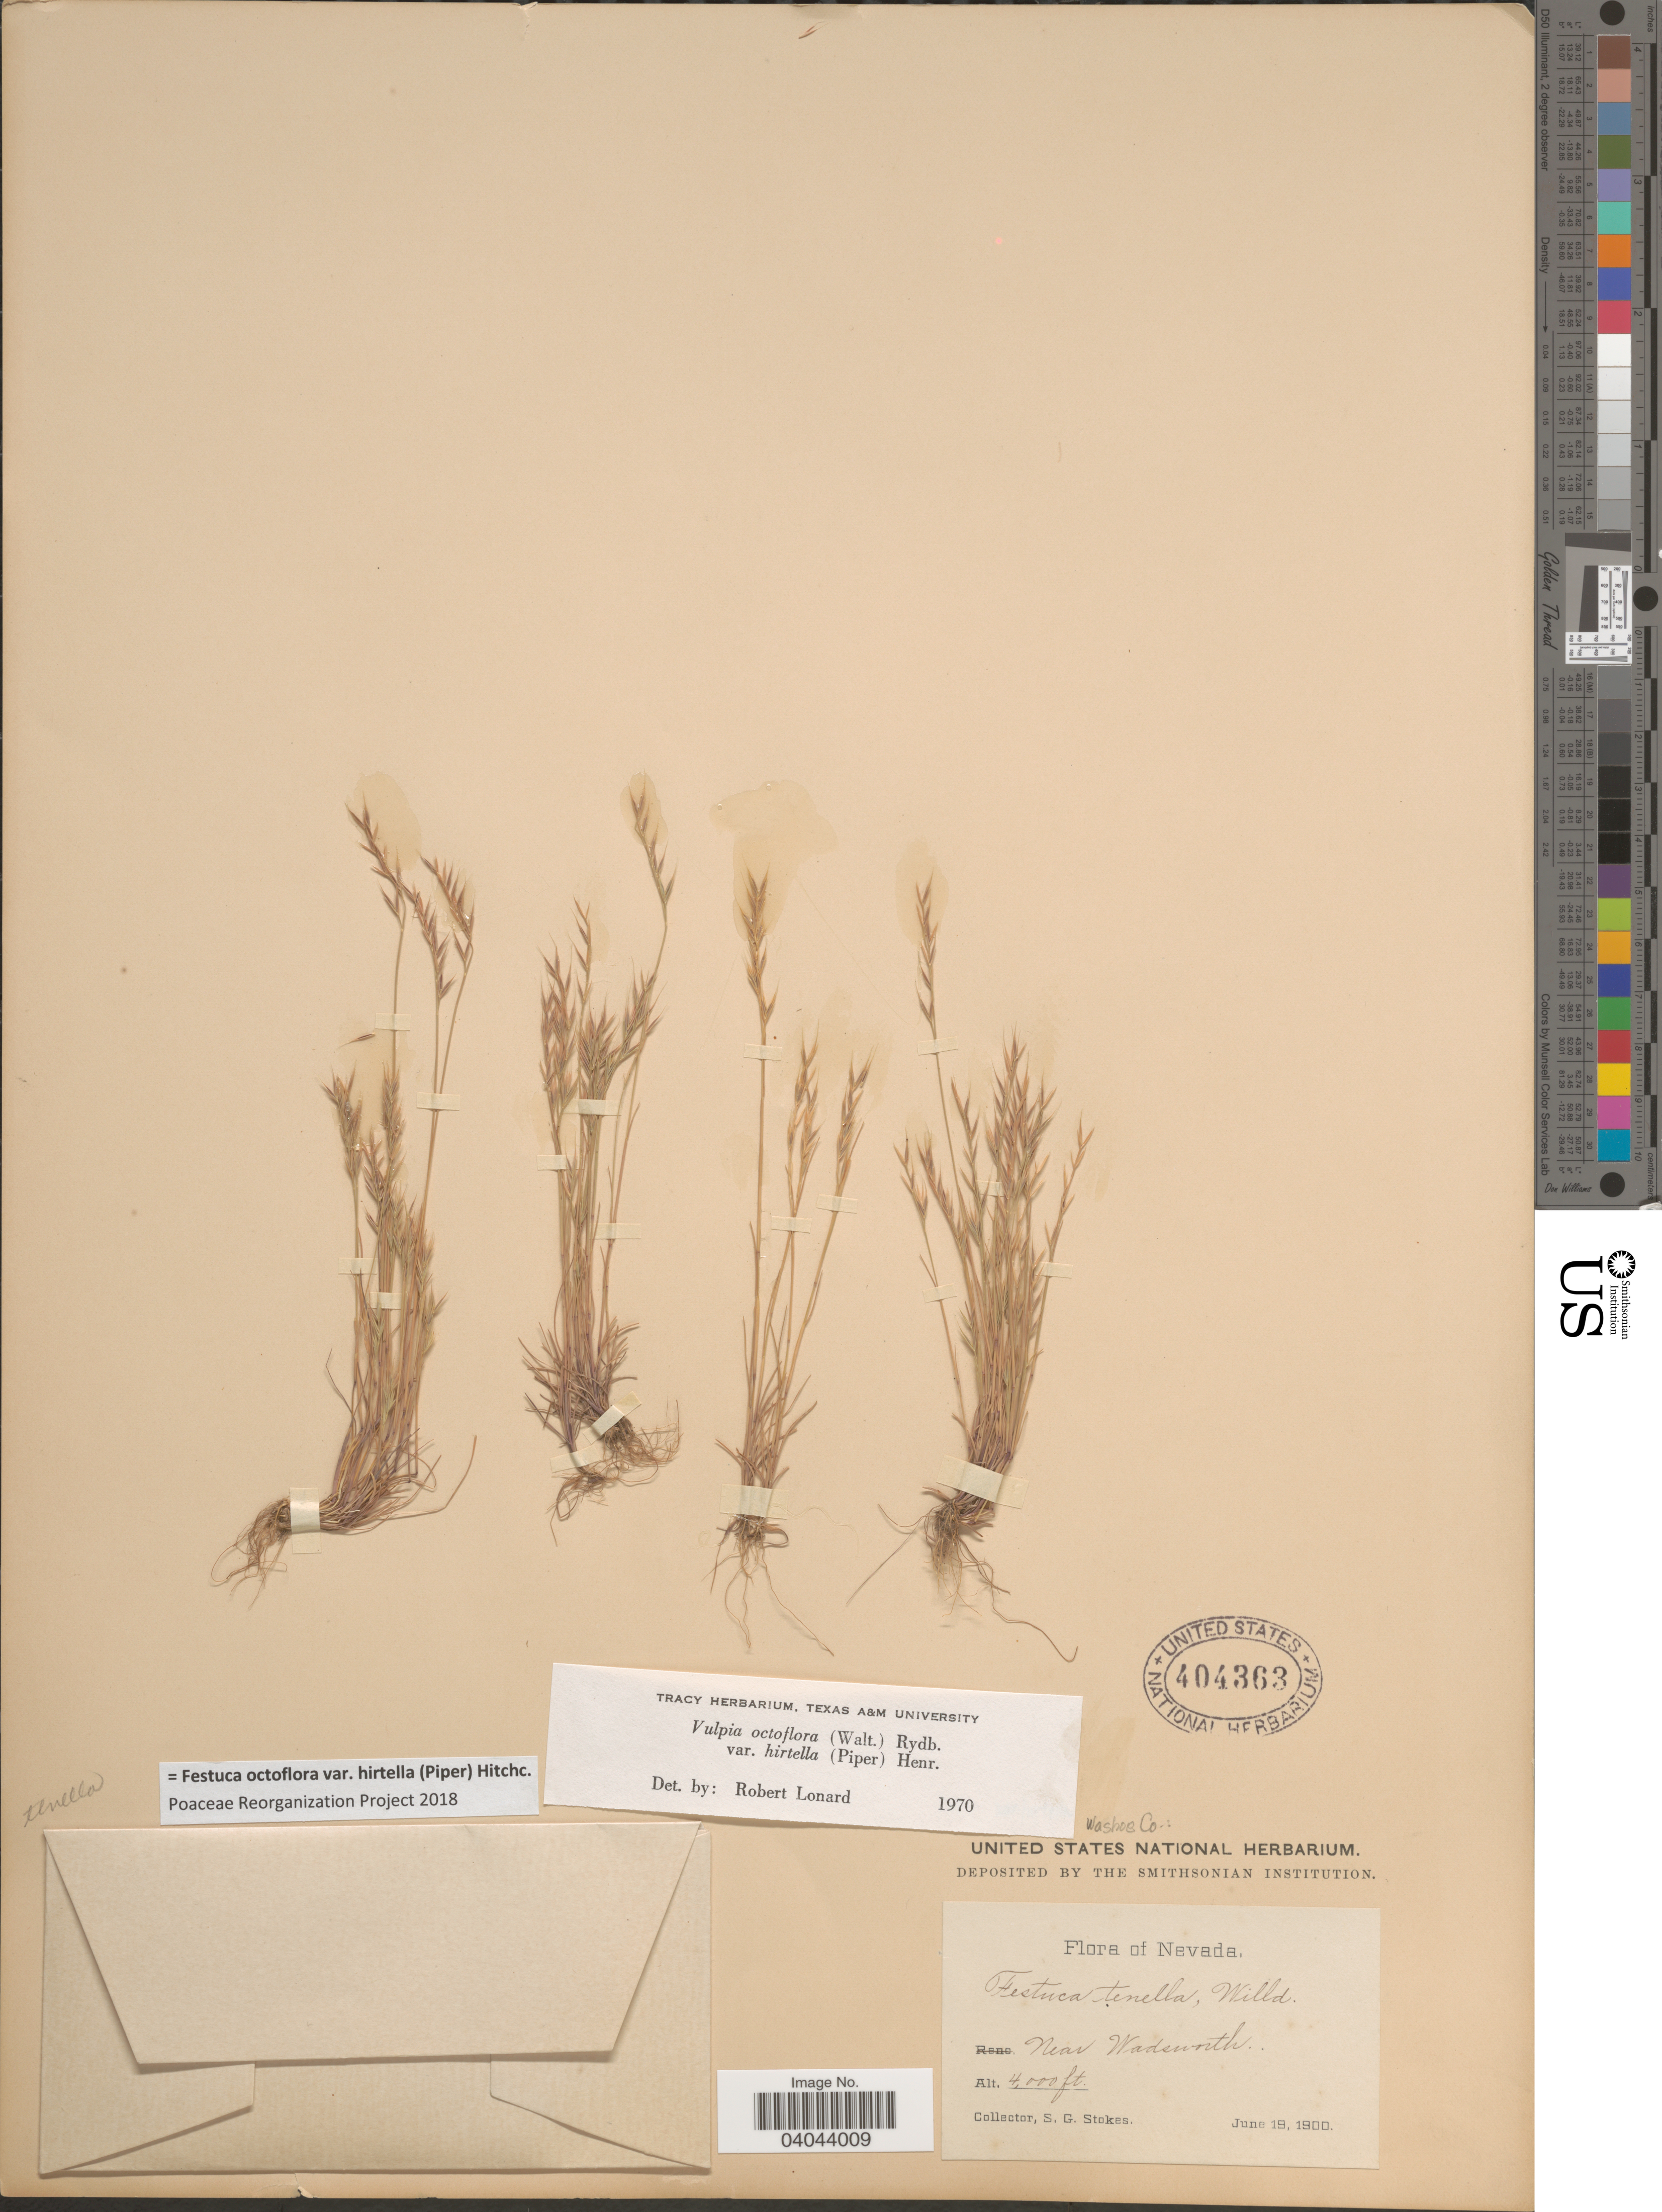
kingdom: Plantae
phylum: Tracheophyta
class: Liliopsida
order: Poales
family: Poaceae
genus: Festuca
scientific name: Festuca octoflora var. hirtella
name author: Piper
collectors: S. G. Stokes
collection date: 1900-06-19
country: United States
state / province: Nevada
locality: Washoe Co. Near Wadsworth.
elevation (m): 1219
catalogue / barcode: US 404363